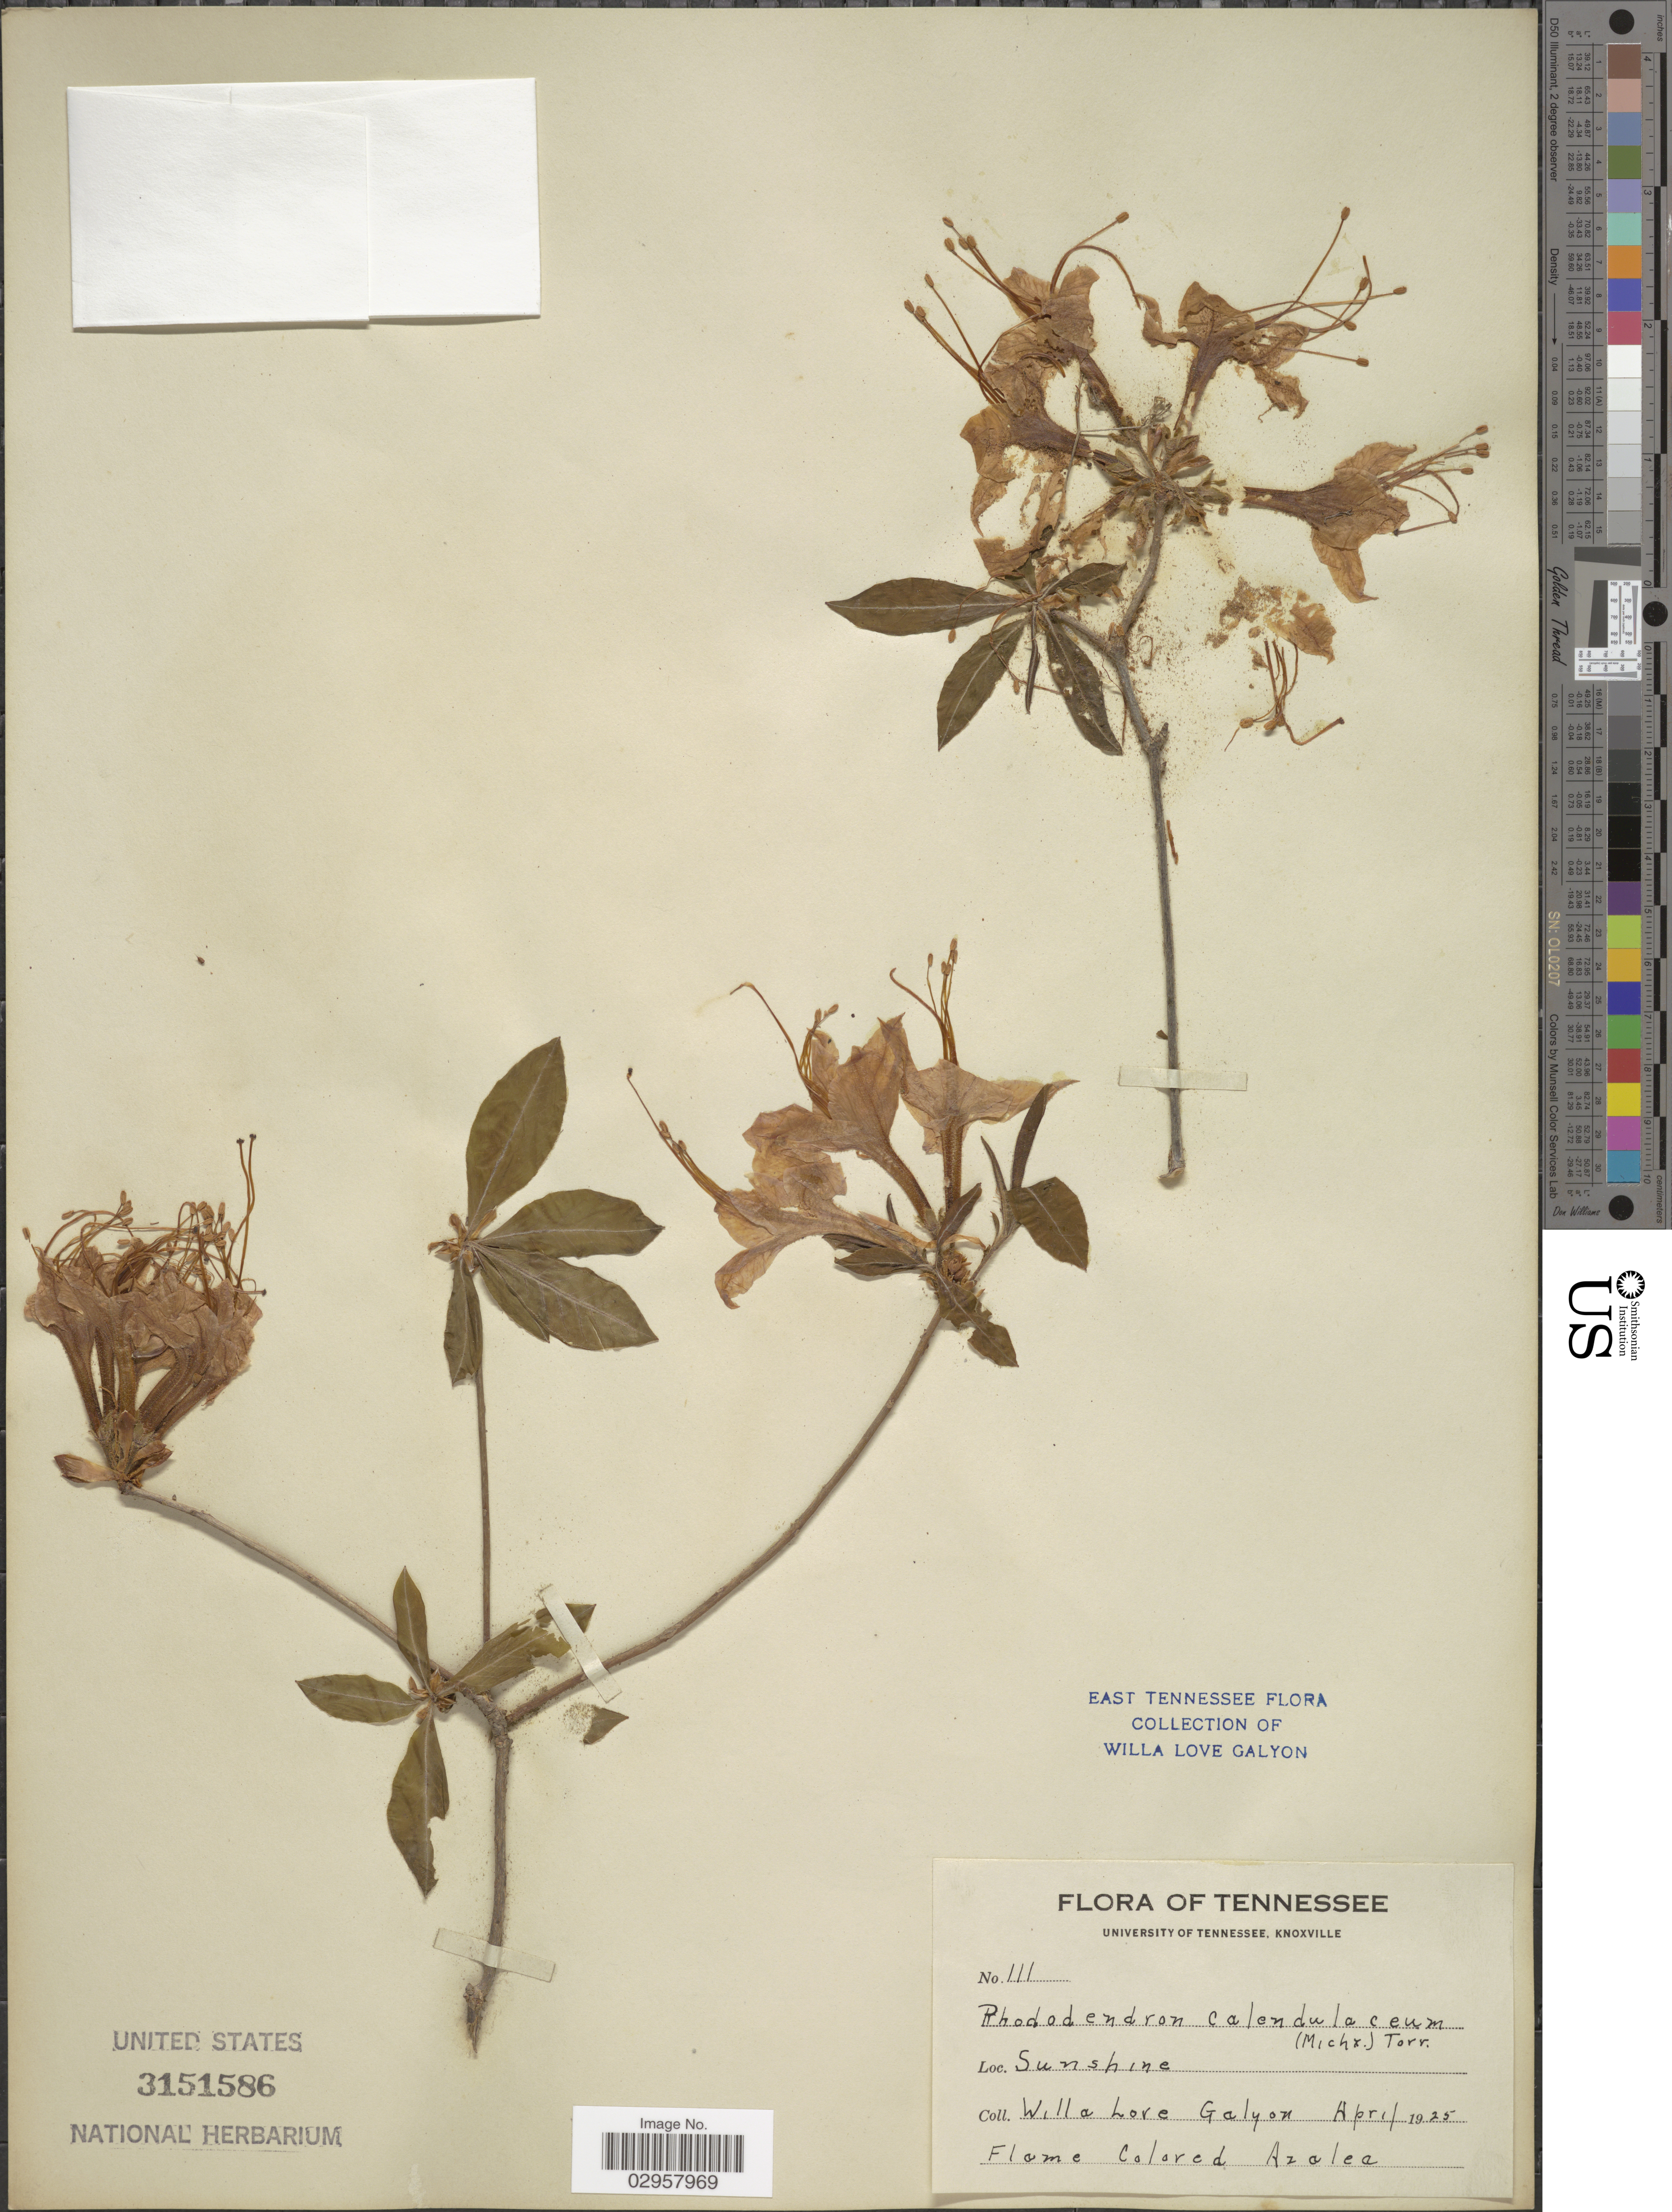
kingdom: Plantae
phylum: Tracheophyta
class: Magnoliopsida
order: Ericales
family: Ericaceae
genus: Rhododendron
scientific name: Rhododendron calendulaceum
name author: (Michx.) Torr.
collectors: W. Galyon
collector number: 111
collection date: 1925-04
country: United States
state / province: Tennessee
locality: Sunshine.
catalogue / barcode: US 3151586